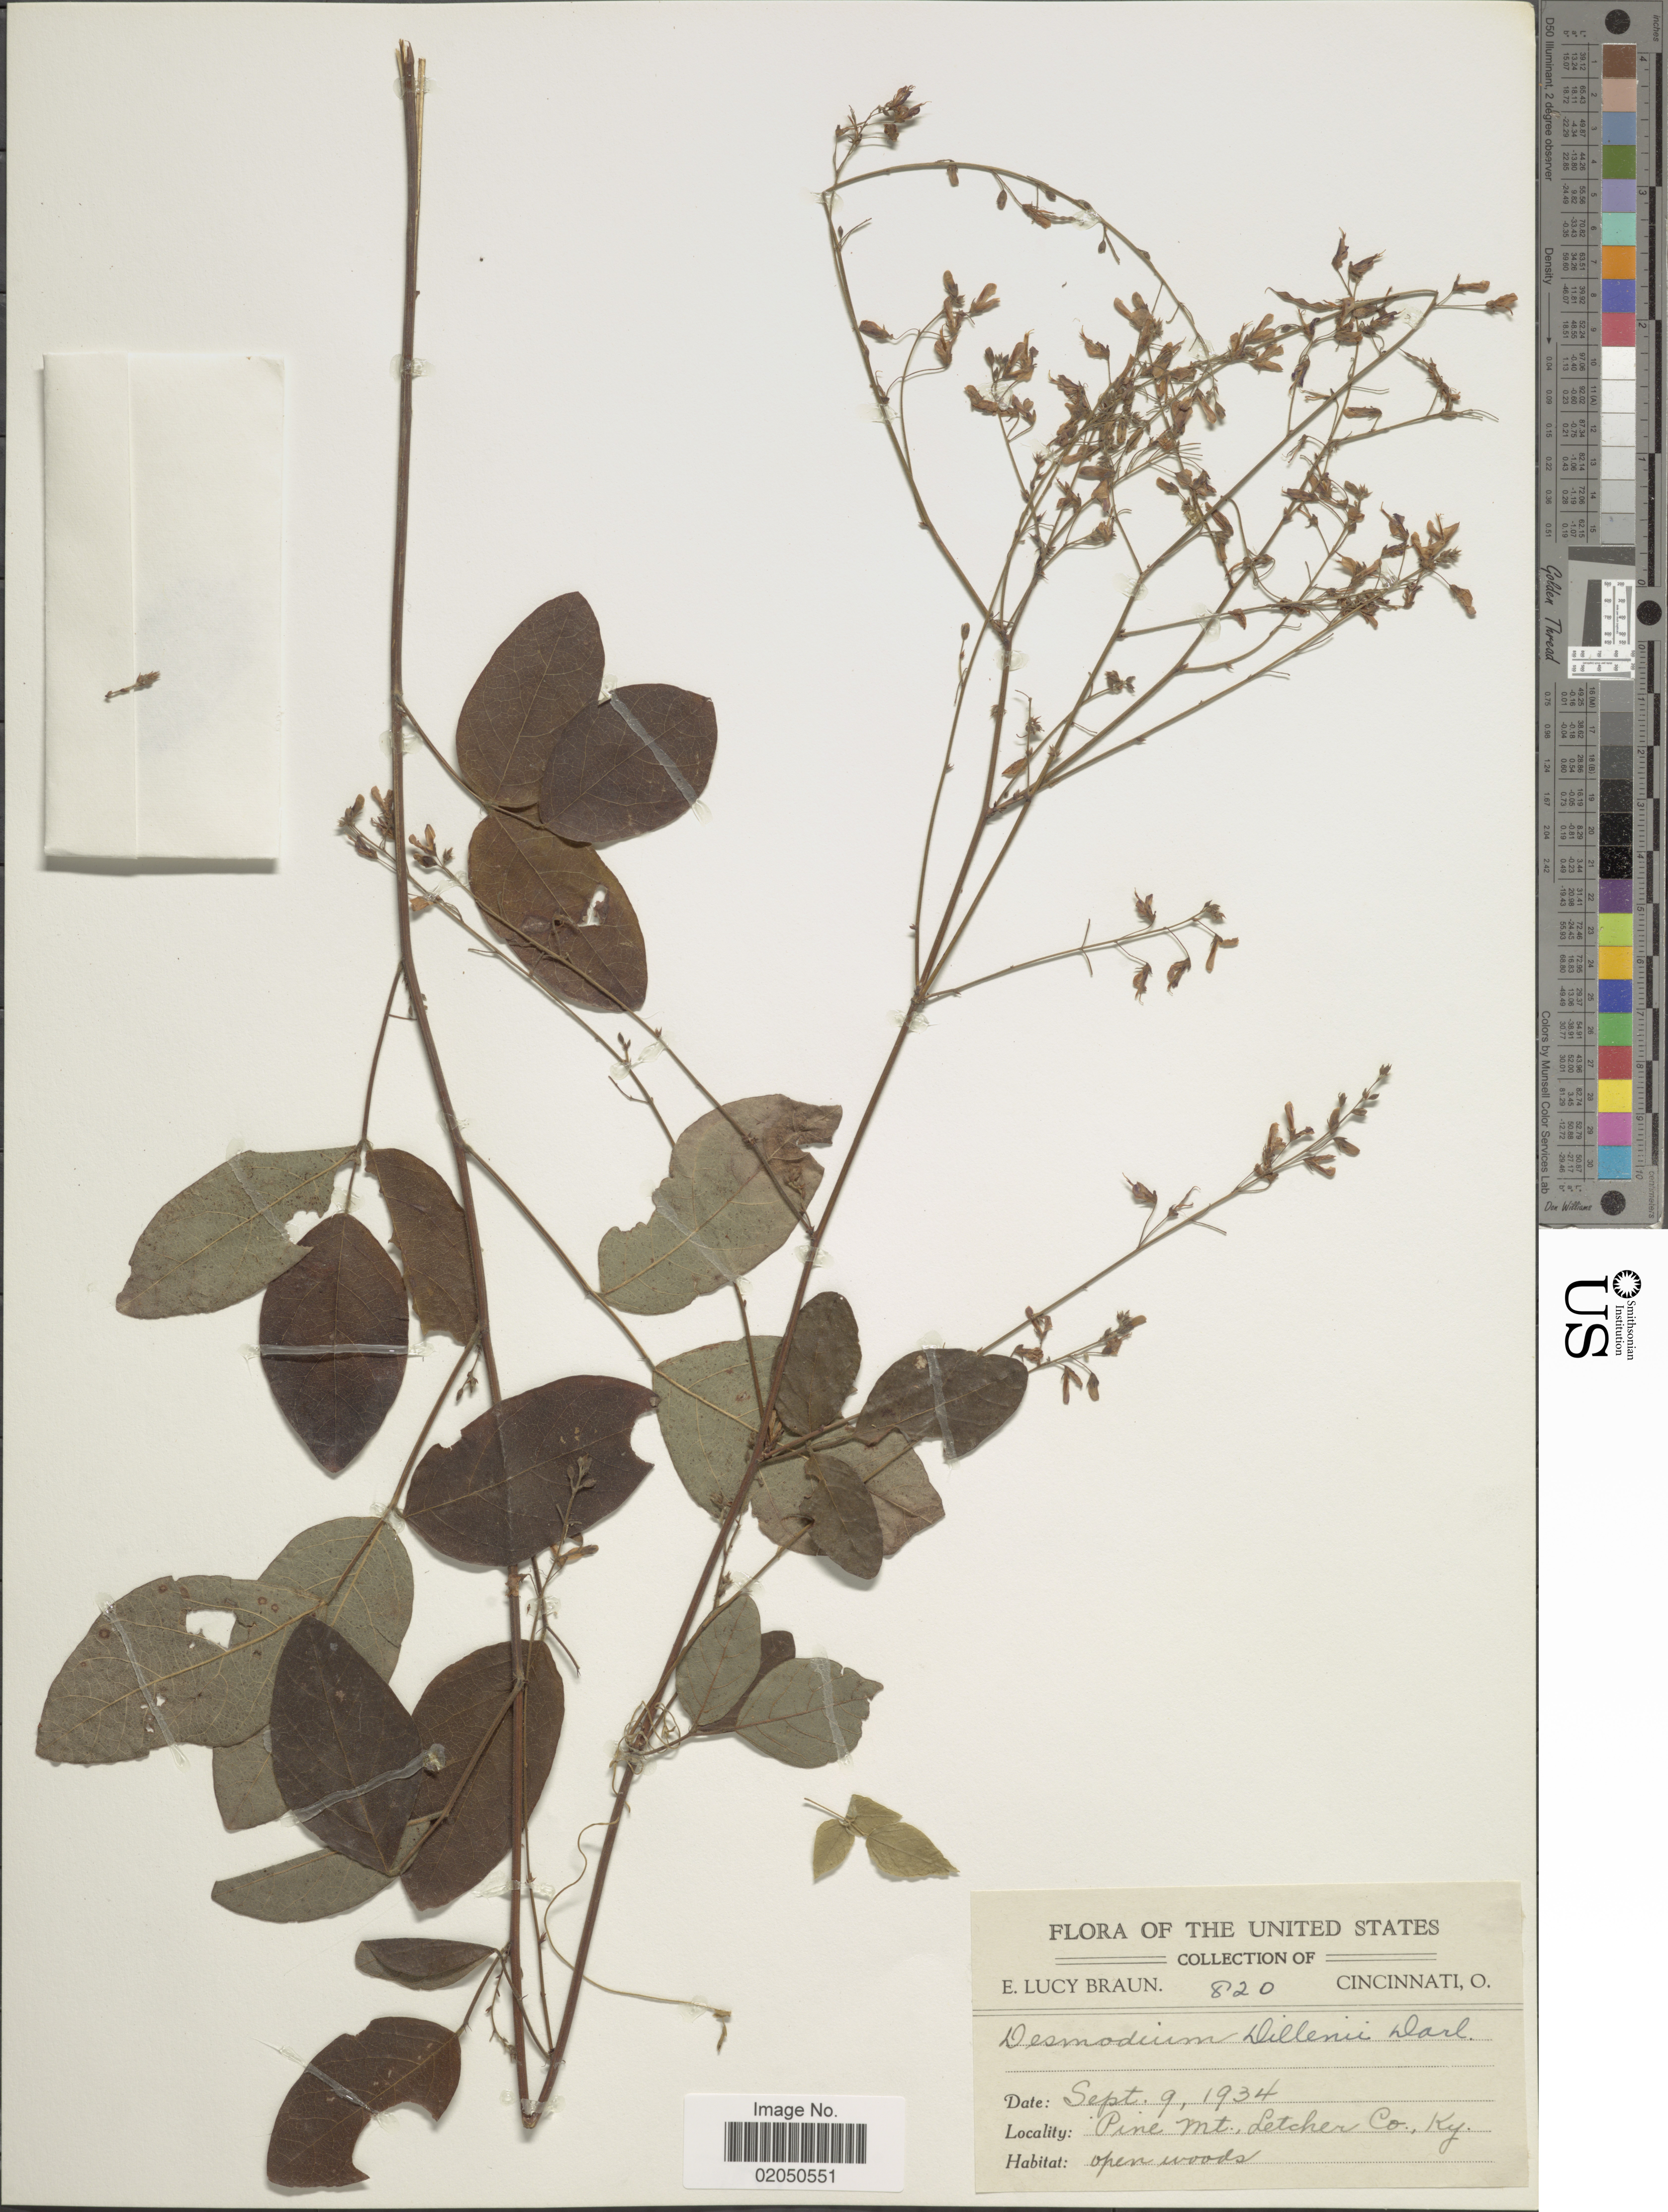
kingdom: Plantae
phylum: Tracheophyta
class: Magnoliopsida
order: Fabales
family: Fabaceae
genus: Desmodium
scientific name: Desmodium glabellum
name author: (Michx.) DC.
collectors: E. L. Braun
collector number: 820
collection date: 1934-09-09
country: United States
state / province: Kentucky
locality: Pine, Mt Letcher Co.